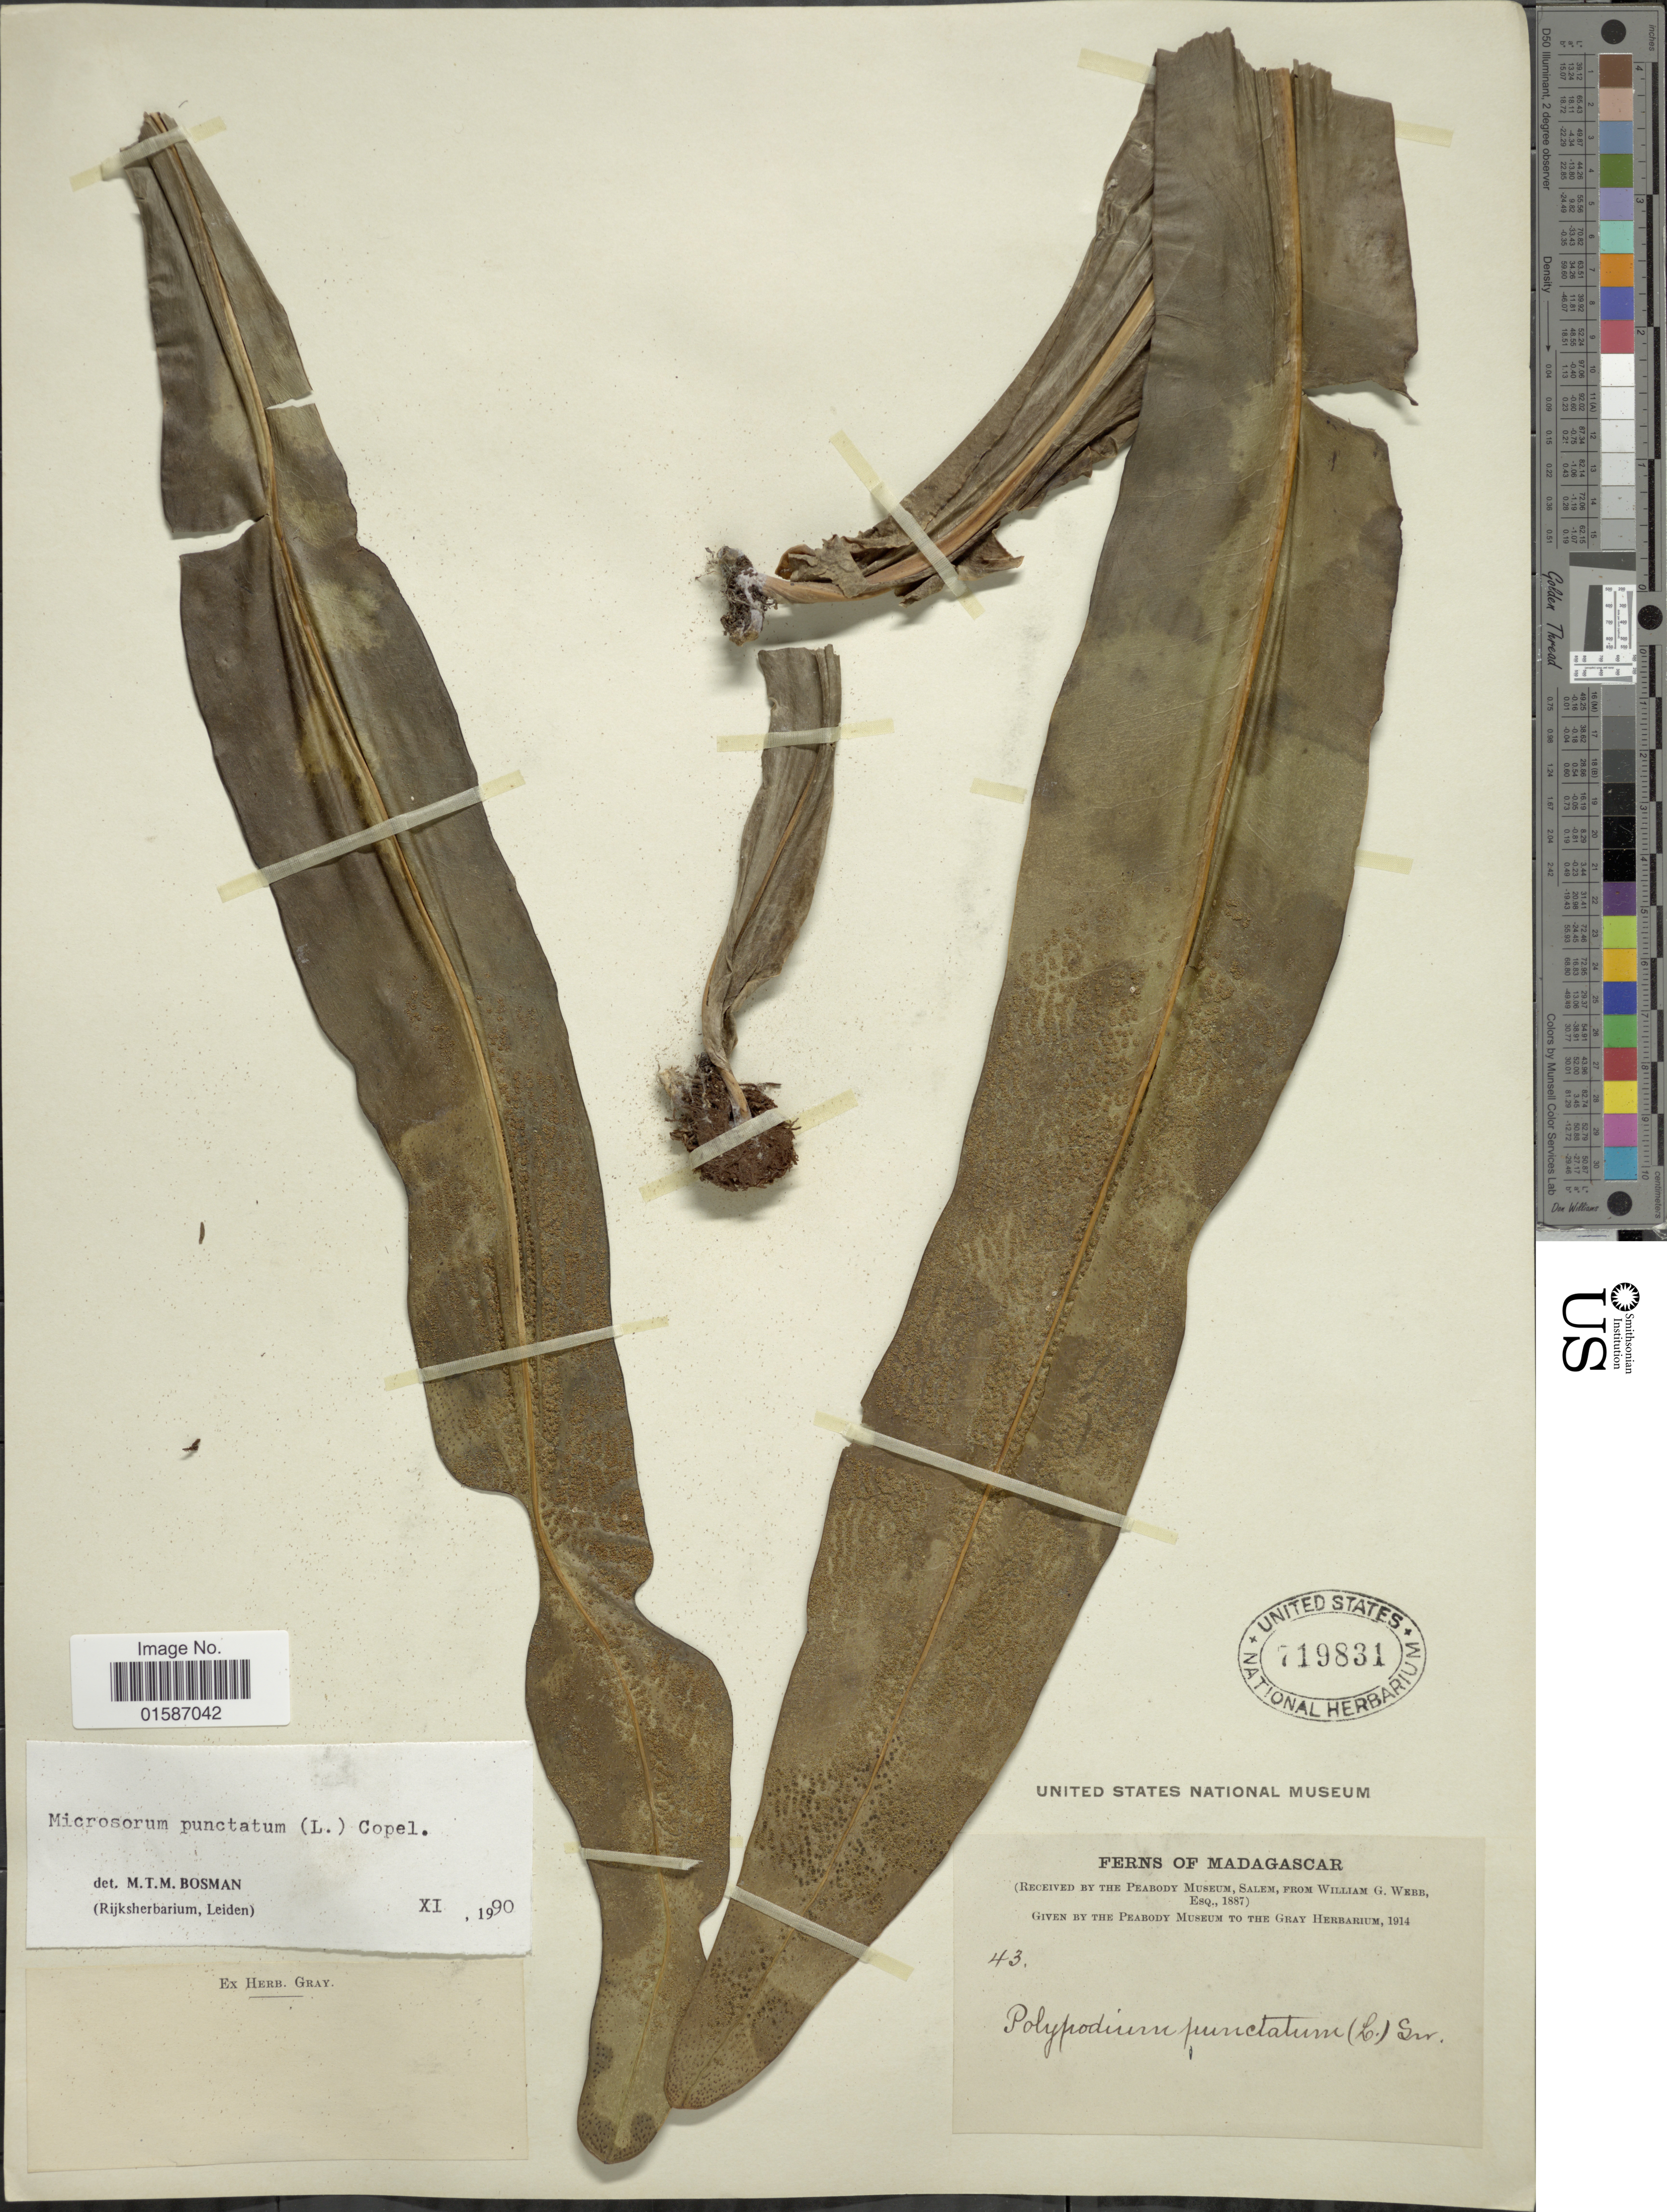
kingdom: Plantae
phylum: Tracheophyta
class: Polypodiopsida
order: Polypodiales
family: Polypodiaceae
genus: Microsorum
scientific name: Microsorum punctatum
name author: (L.) Copel.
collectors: ex herb. Gray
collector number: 43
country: Madagascar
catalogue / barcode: US 719831